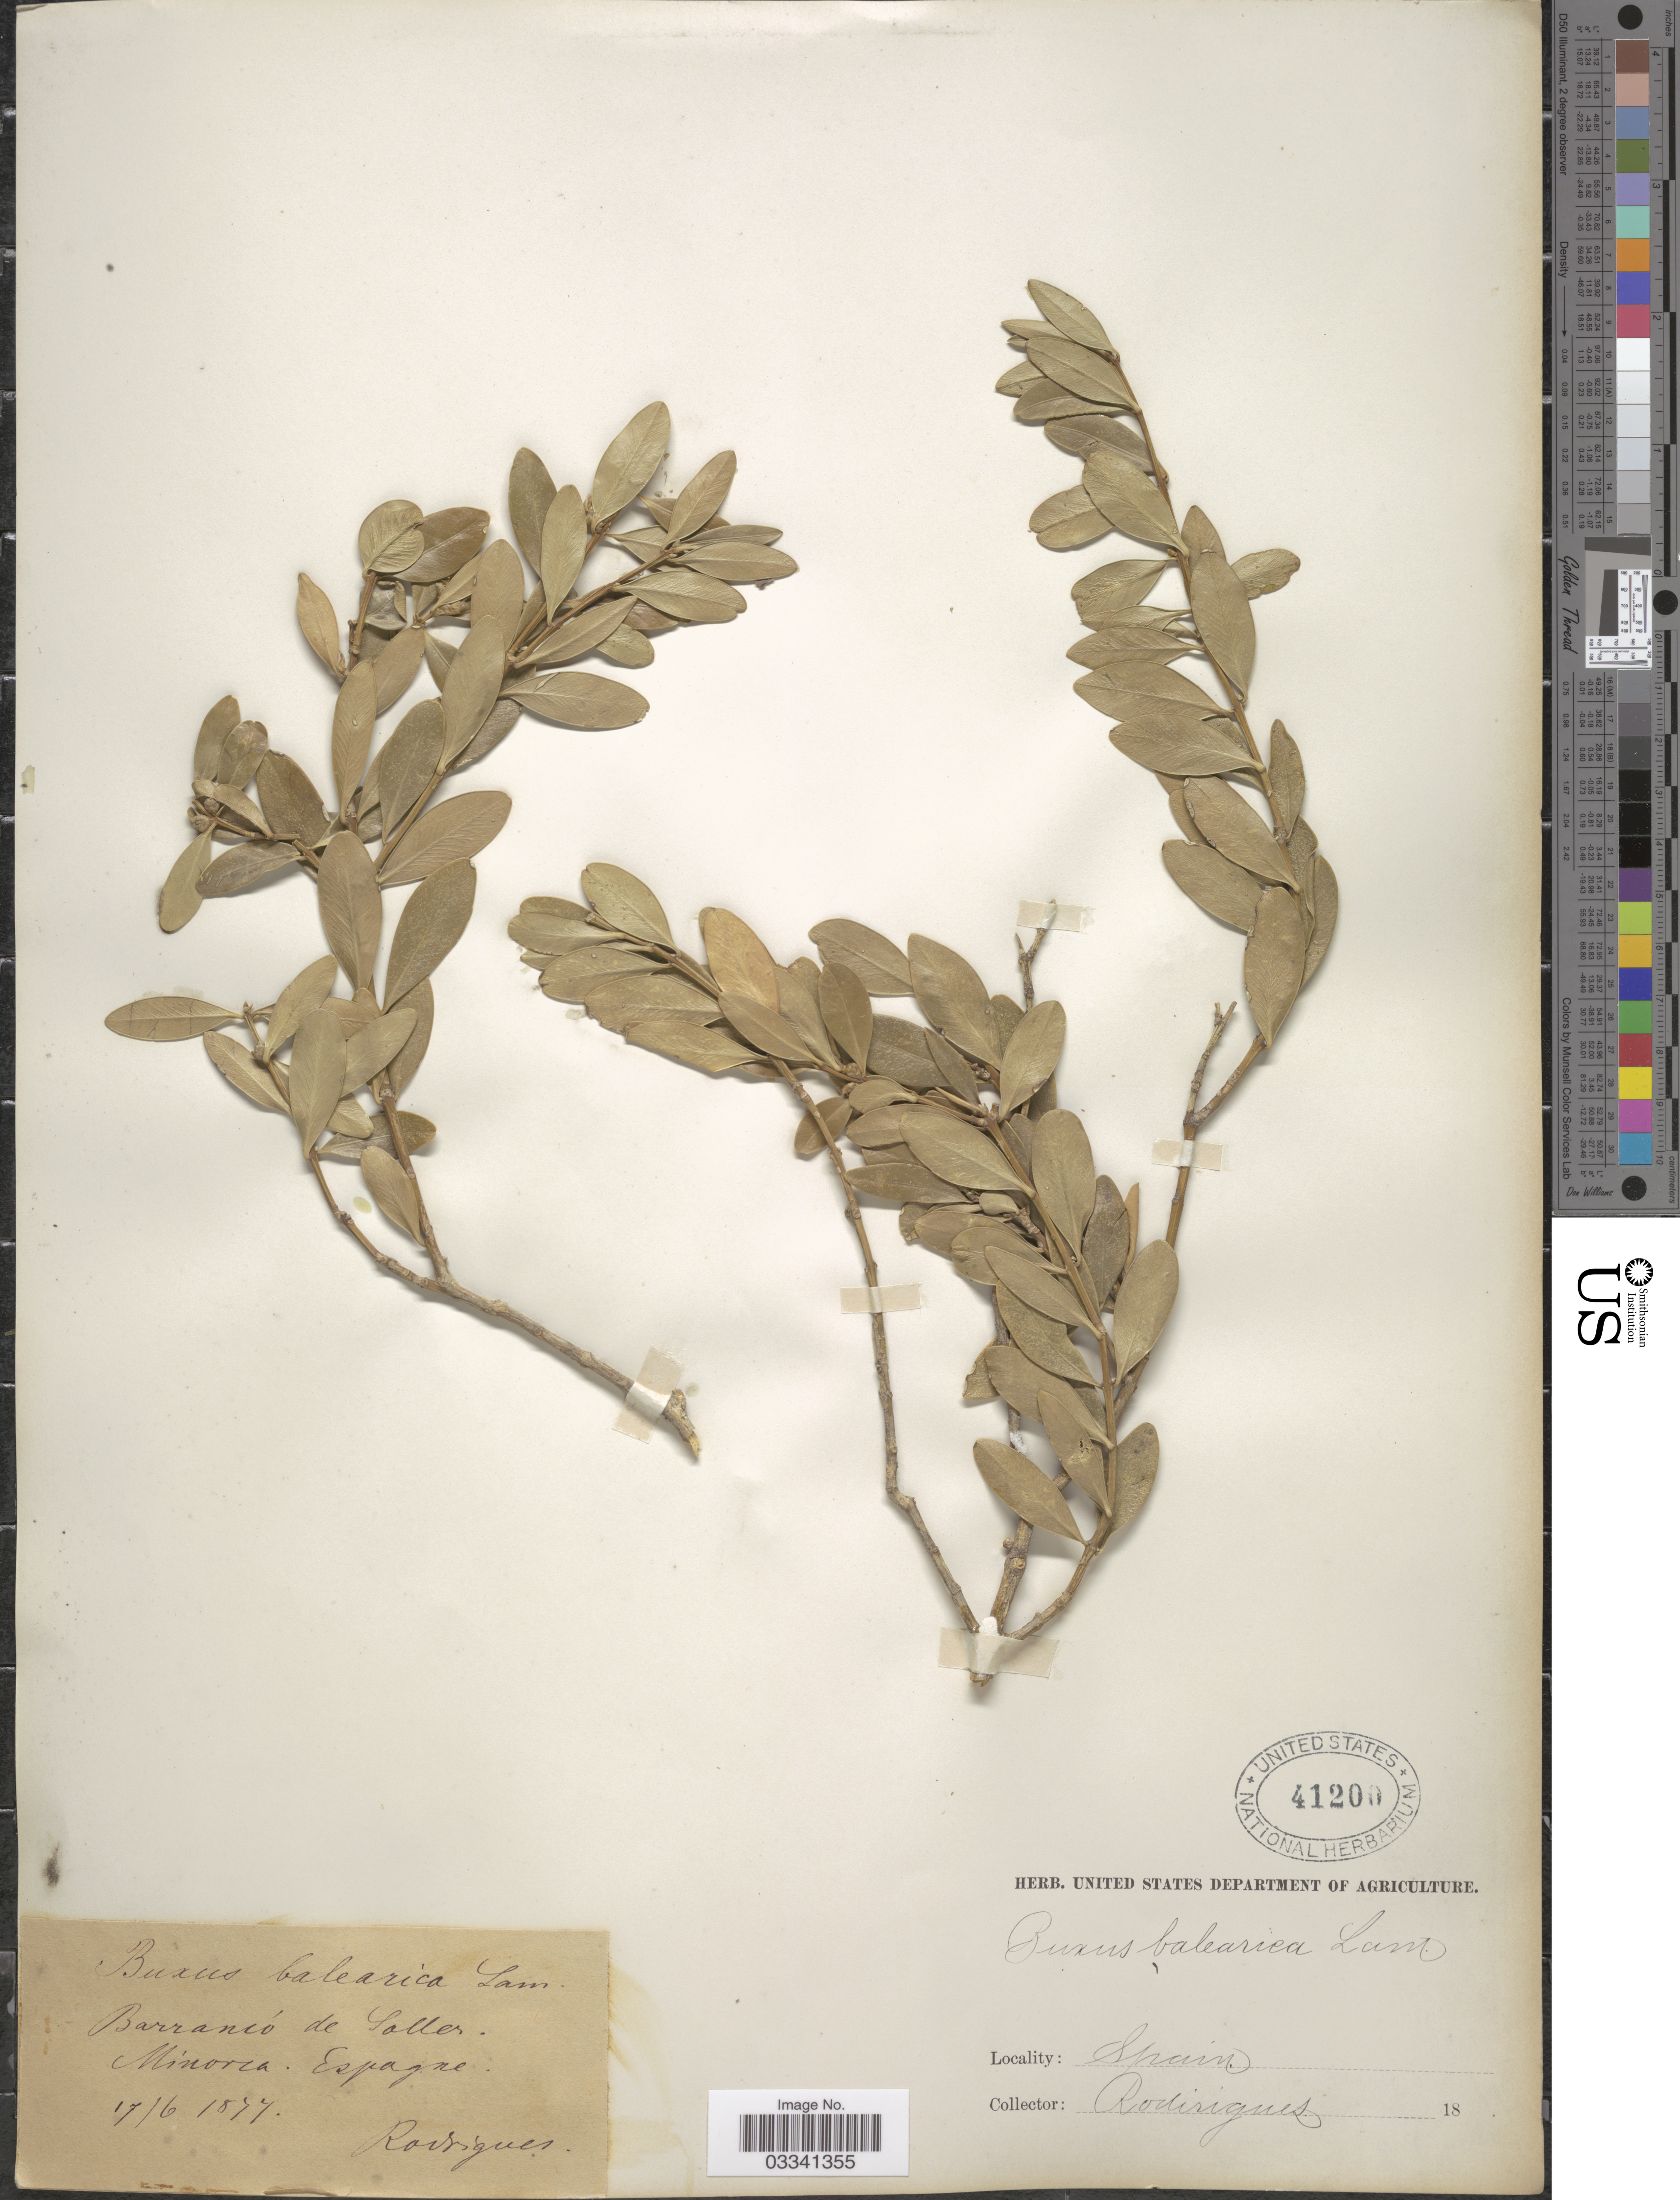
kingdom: Plantae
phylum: Tracheophyta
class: Magnoliopsida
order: Buxales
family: Buxaceae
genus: Buxus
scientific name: Buxus balearica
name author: Lam.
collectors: Rodrigues, --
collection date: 1877-06-17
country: Spain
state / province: Islas Baleares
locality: Barrancó de Soller. Minorca. Espagne.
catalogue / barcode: US 41200